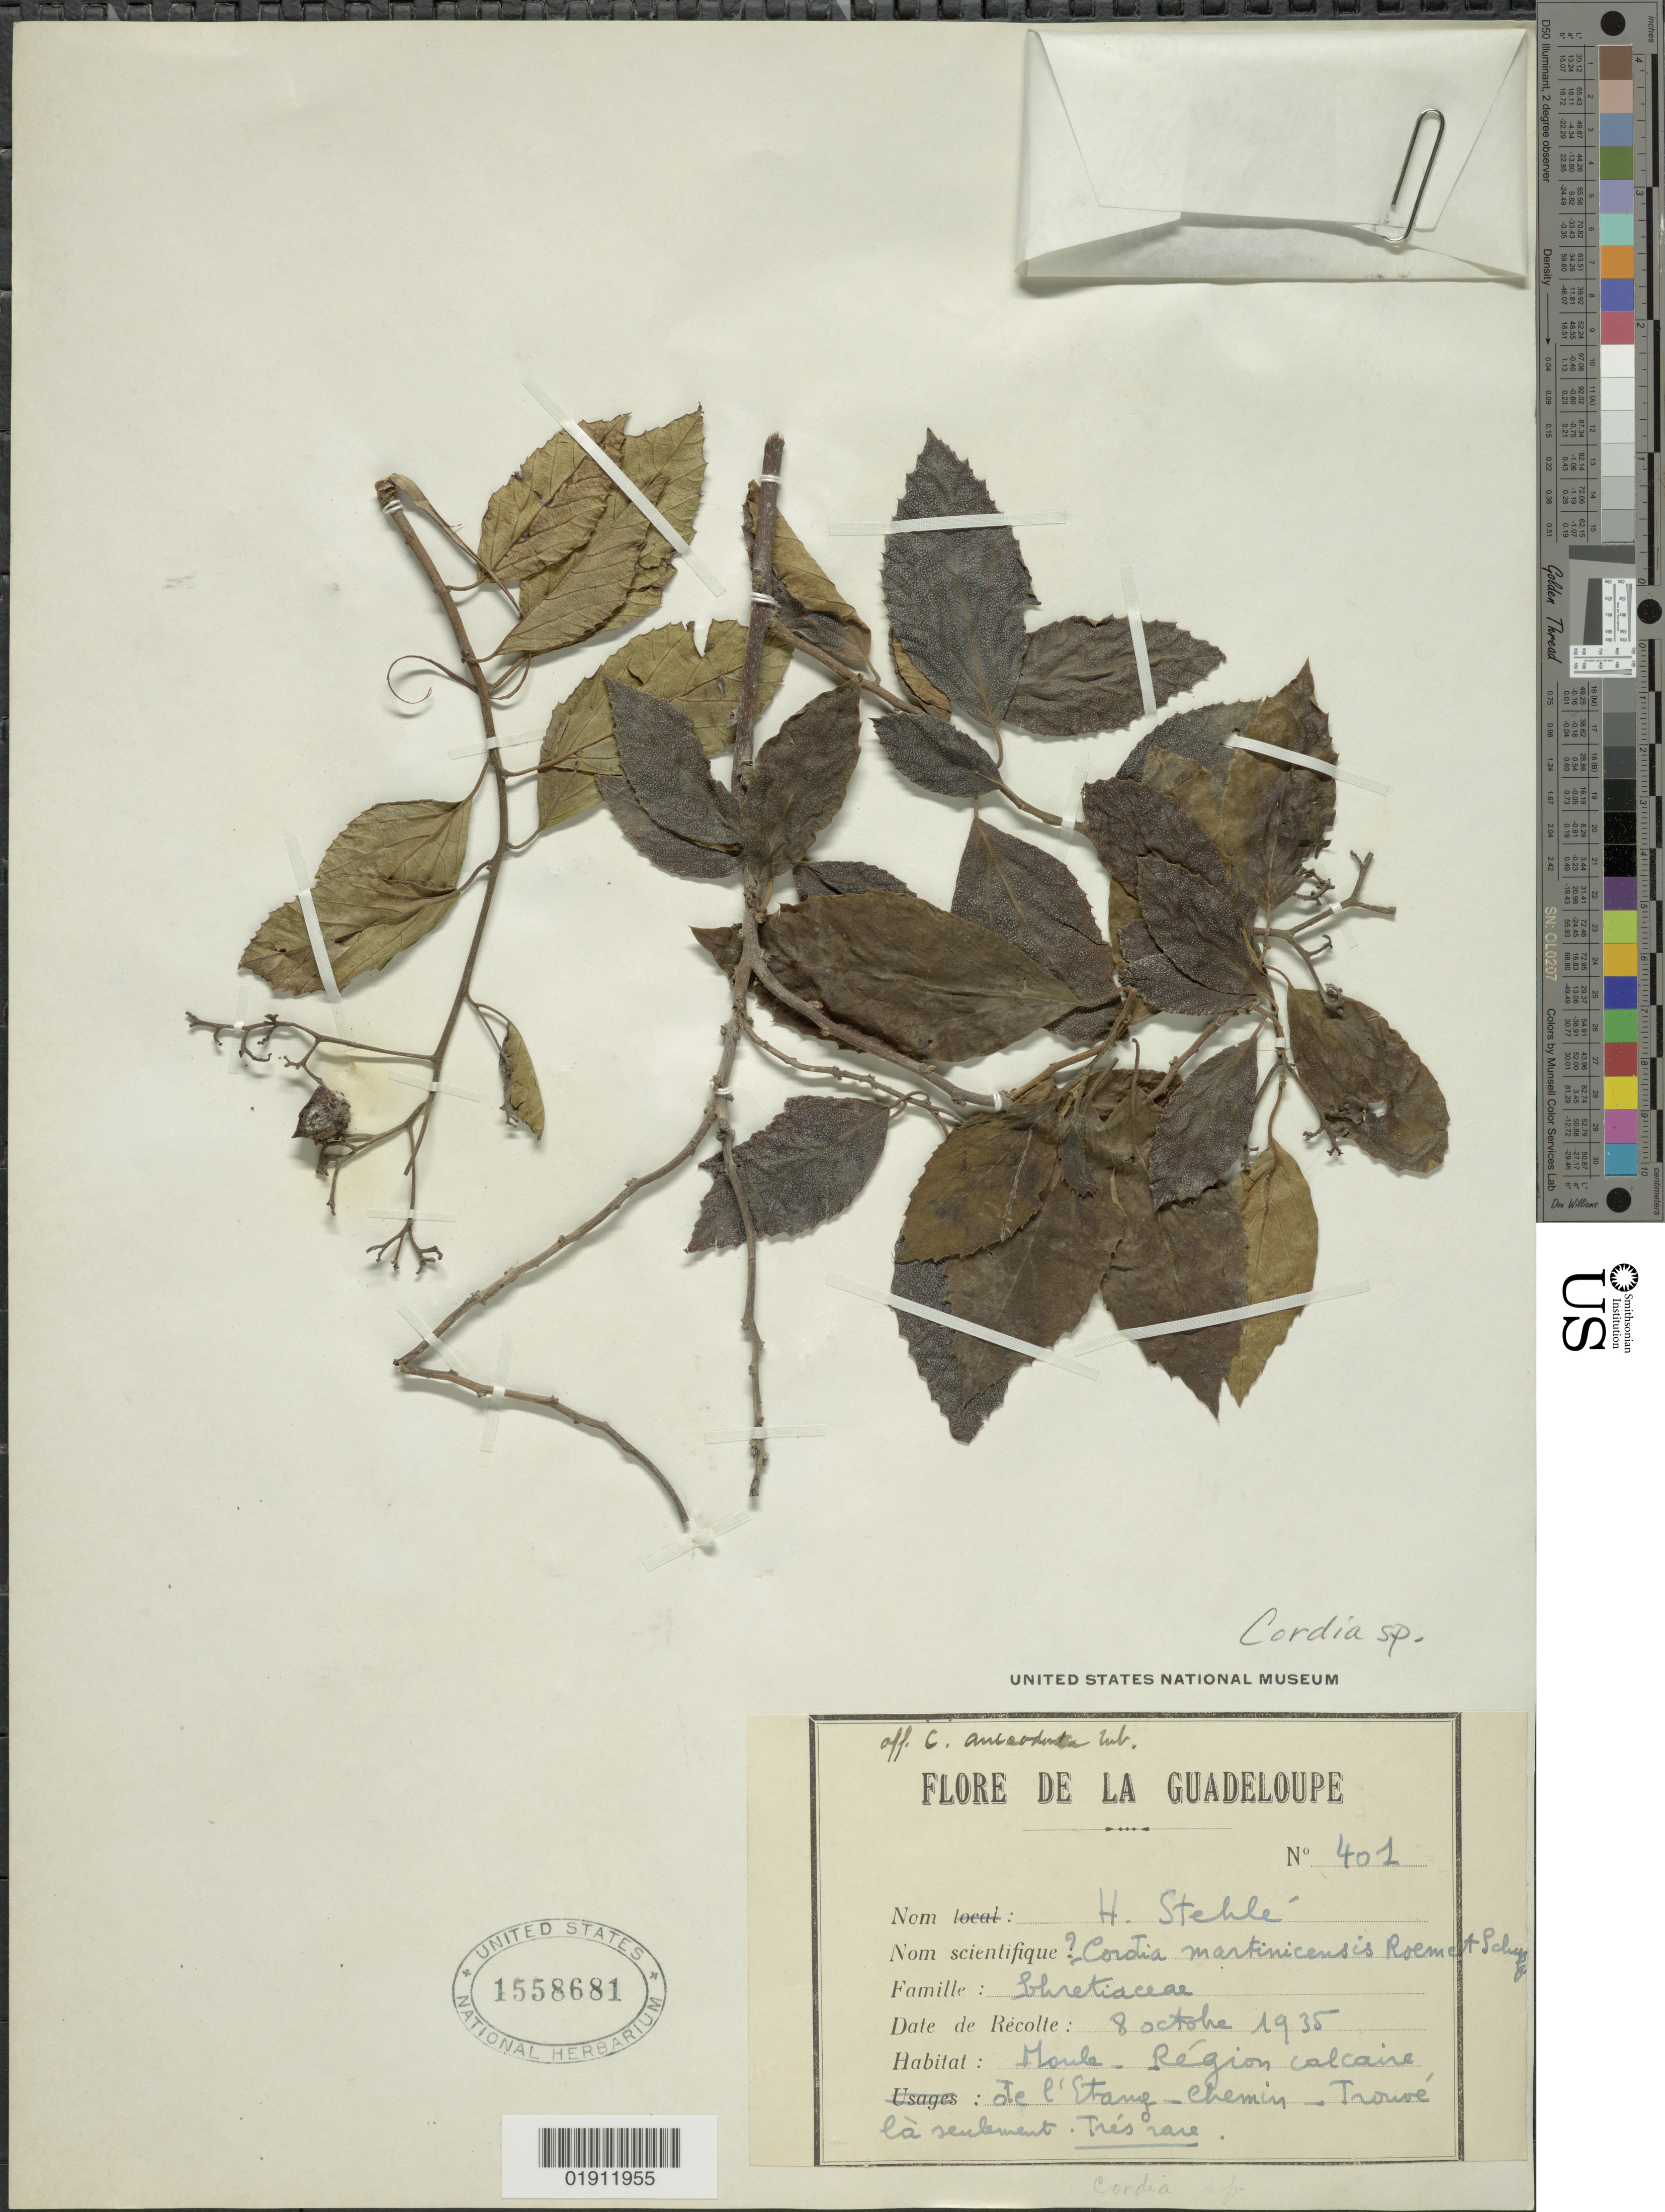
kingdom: Plantae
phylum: Tracheophyta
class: Magnoliopsida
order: Boraginales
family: Cordiaceae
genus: Cordia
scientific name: Cordia sp.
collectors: H. Stehlé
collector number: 401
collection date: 1935-10-08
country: Guadeloupe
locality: L'Etang, chemin, Trouvé là seulement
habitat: Moule, région calcaire, Trés rare.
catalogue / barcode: US 1558681